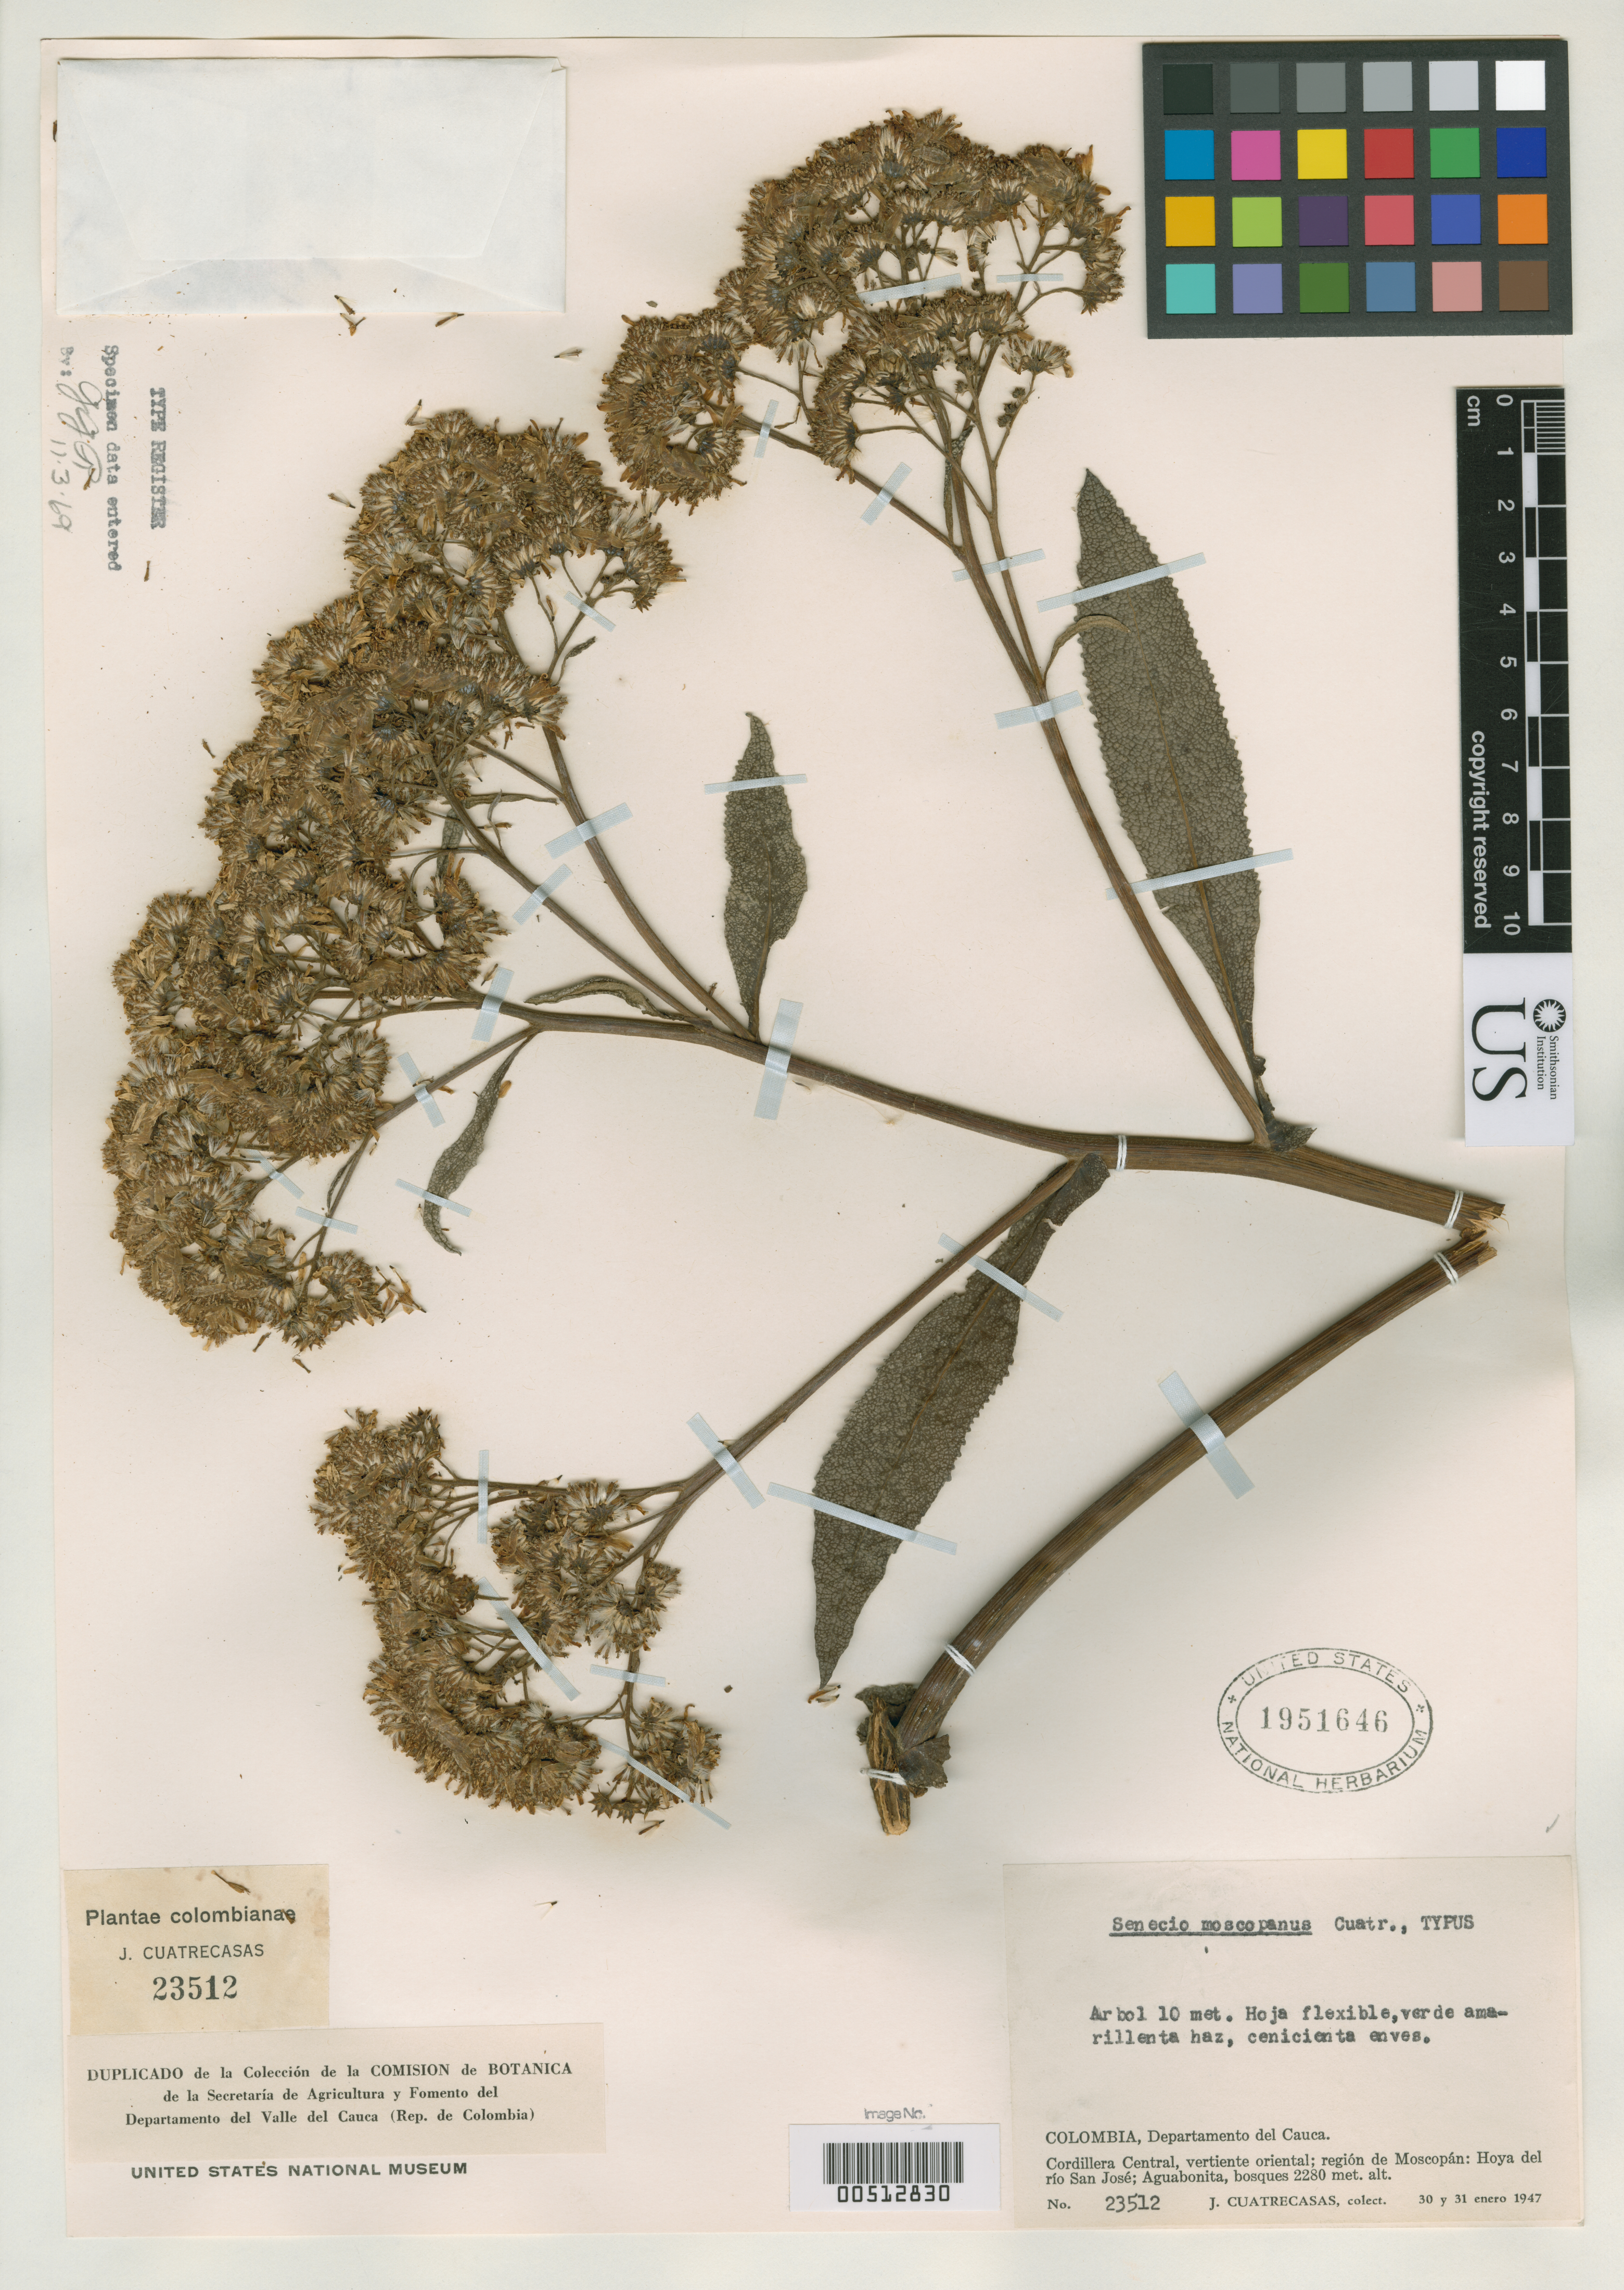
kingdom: Plantae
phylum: Tracheophyta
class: Magnoliopsida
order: Asterales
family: Asteraceae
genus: Senecio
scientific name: Senecio moscopanus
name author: Cuatrec.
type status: Isotype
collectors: J. Cuatrecasas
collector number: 23512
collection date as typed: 30 Jan 1947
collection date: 1947-01-30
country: Colombia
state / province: Cauca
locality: Cordillera Central, Vertiente Oriental, region de Moscopan, Hoya del Rio San Jose, Agua Bonita. [Cordillera Central, eastern slope, region of Moscopan, Basin of Rio San Jose, Agua Bonita.]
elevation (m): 2280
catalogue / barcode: US 1951646